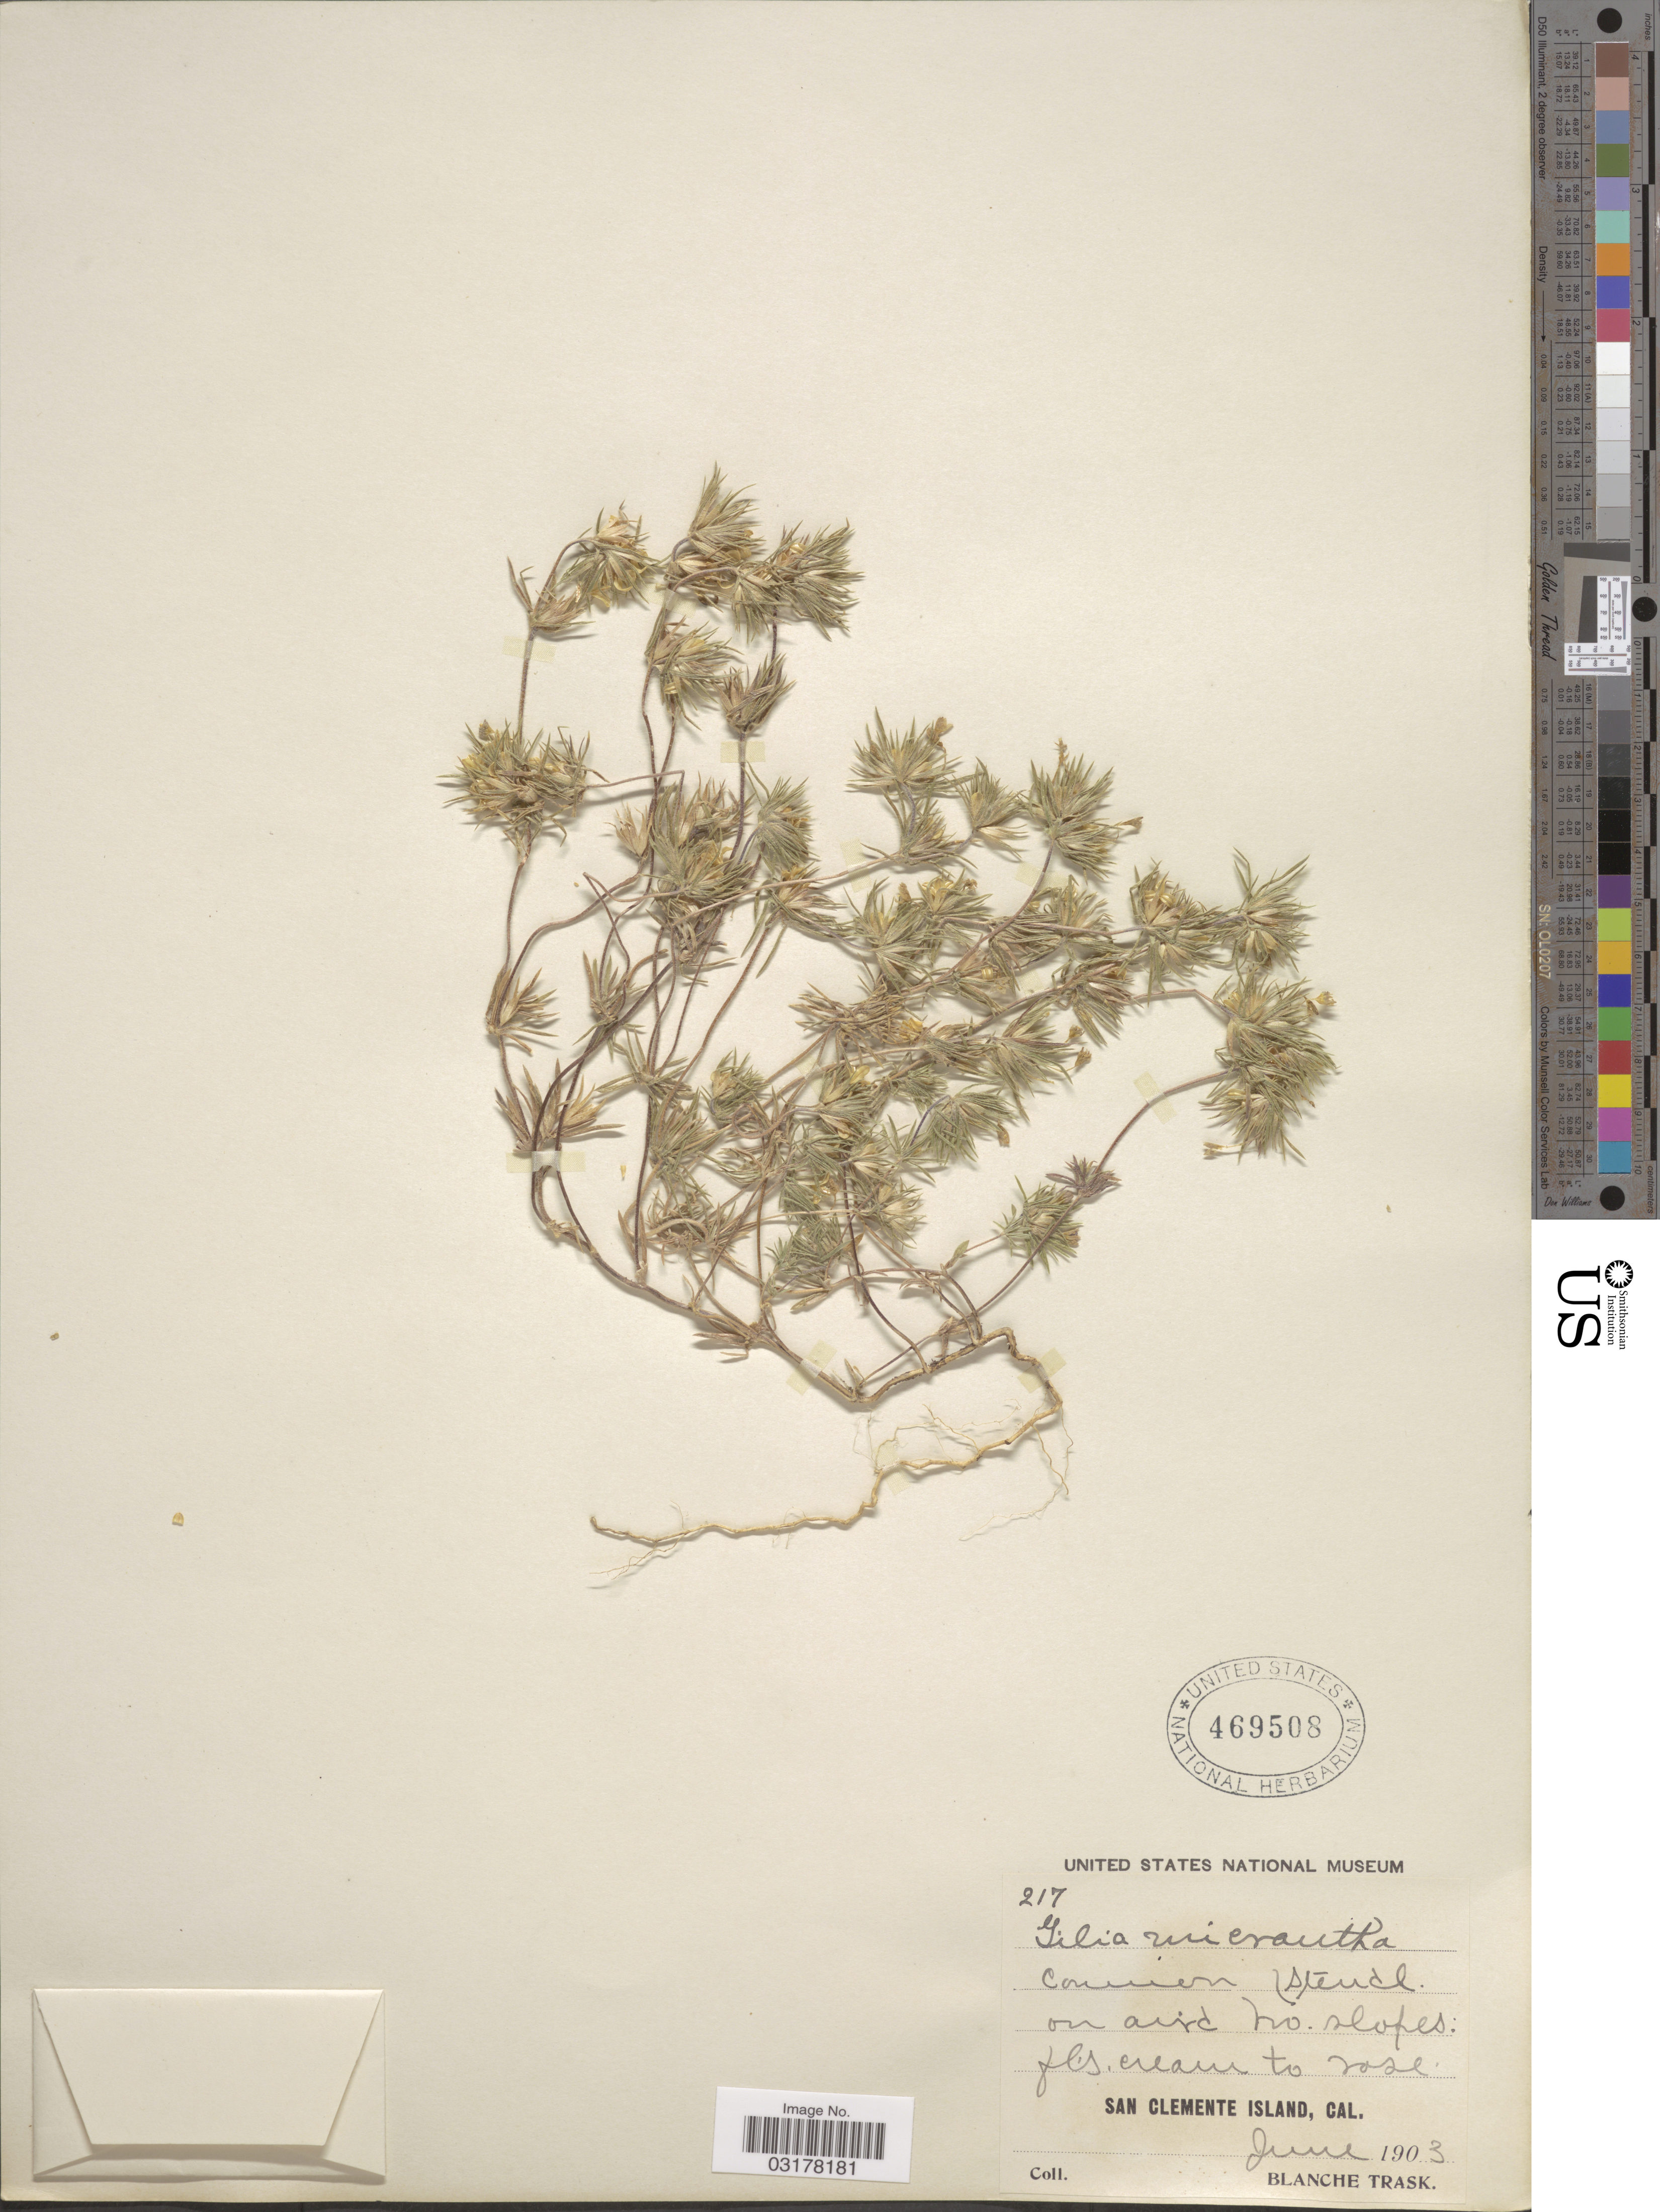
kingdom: Plantae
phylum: Tracheophyta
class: Magnoliopsida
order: Ericales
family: Polemoniaceae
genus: Leptosiphon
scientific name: Leptosiphon parviflorus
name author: Benth.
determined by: Strong, Mark T., (BOT), Smithsonian Institution - National Museum of Natural History (UNITED STATES)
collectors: B. Trask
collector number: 217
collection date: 1903-06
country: United States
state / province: California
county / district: Los Angeles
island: San Clemente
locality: San Clemente Island, Cal.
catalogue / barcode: US 469508